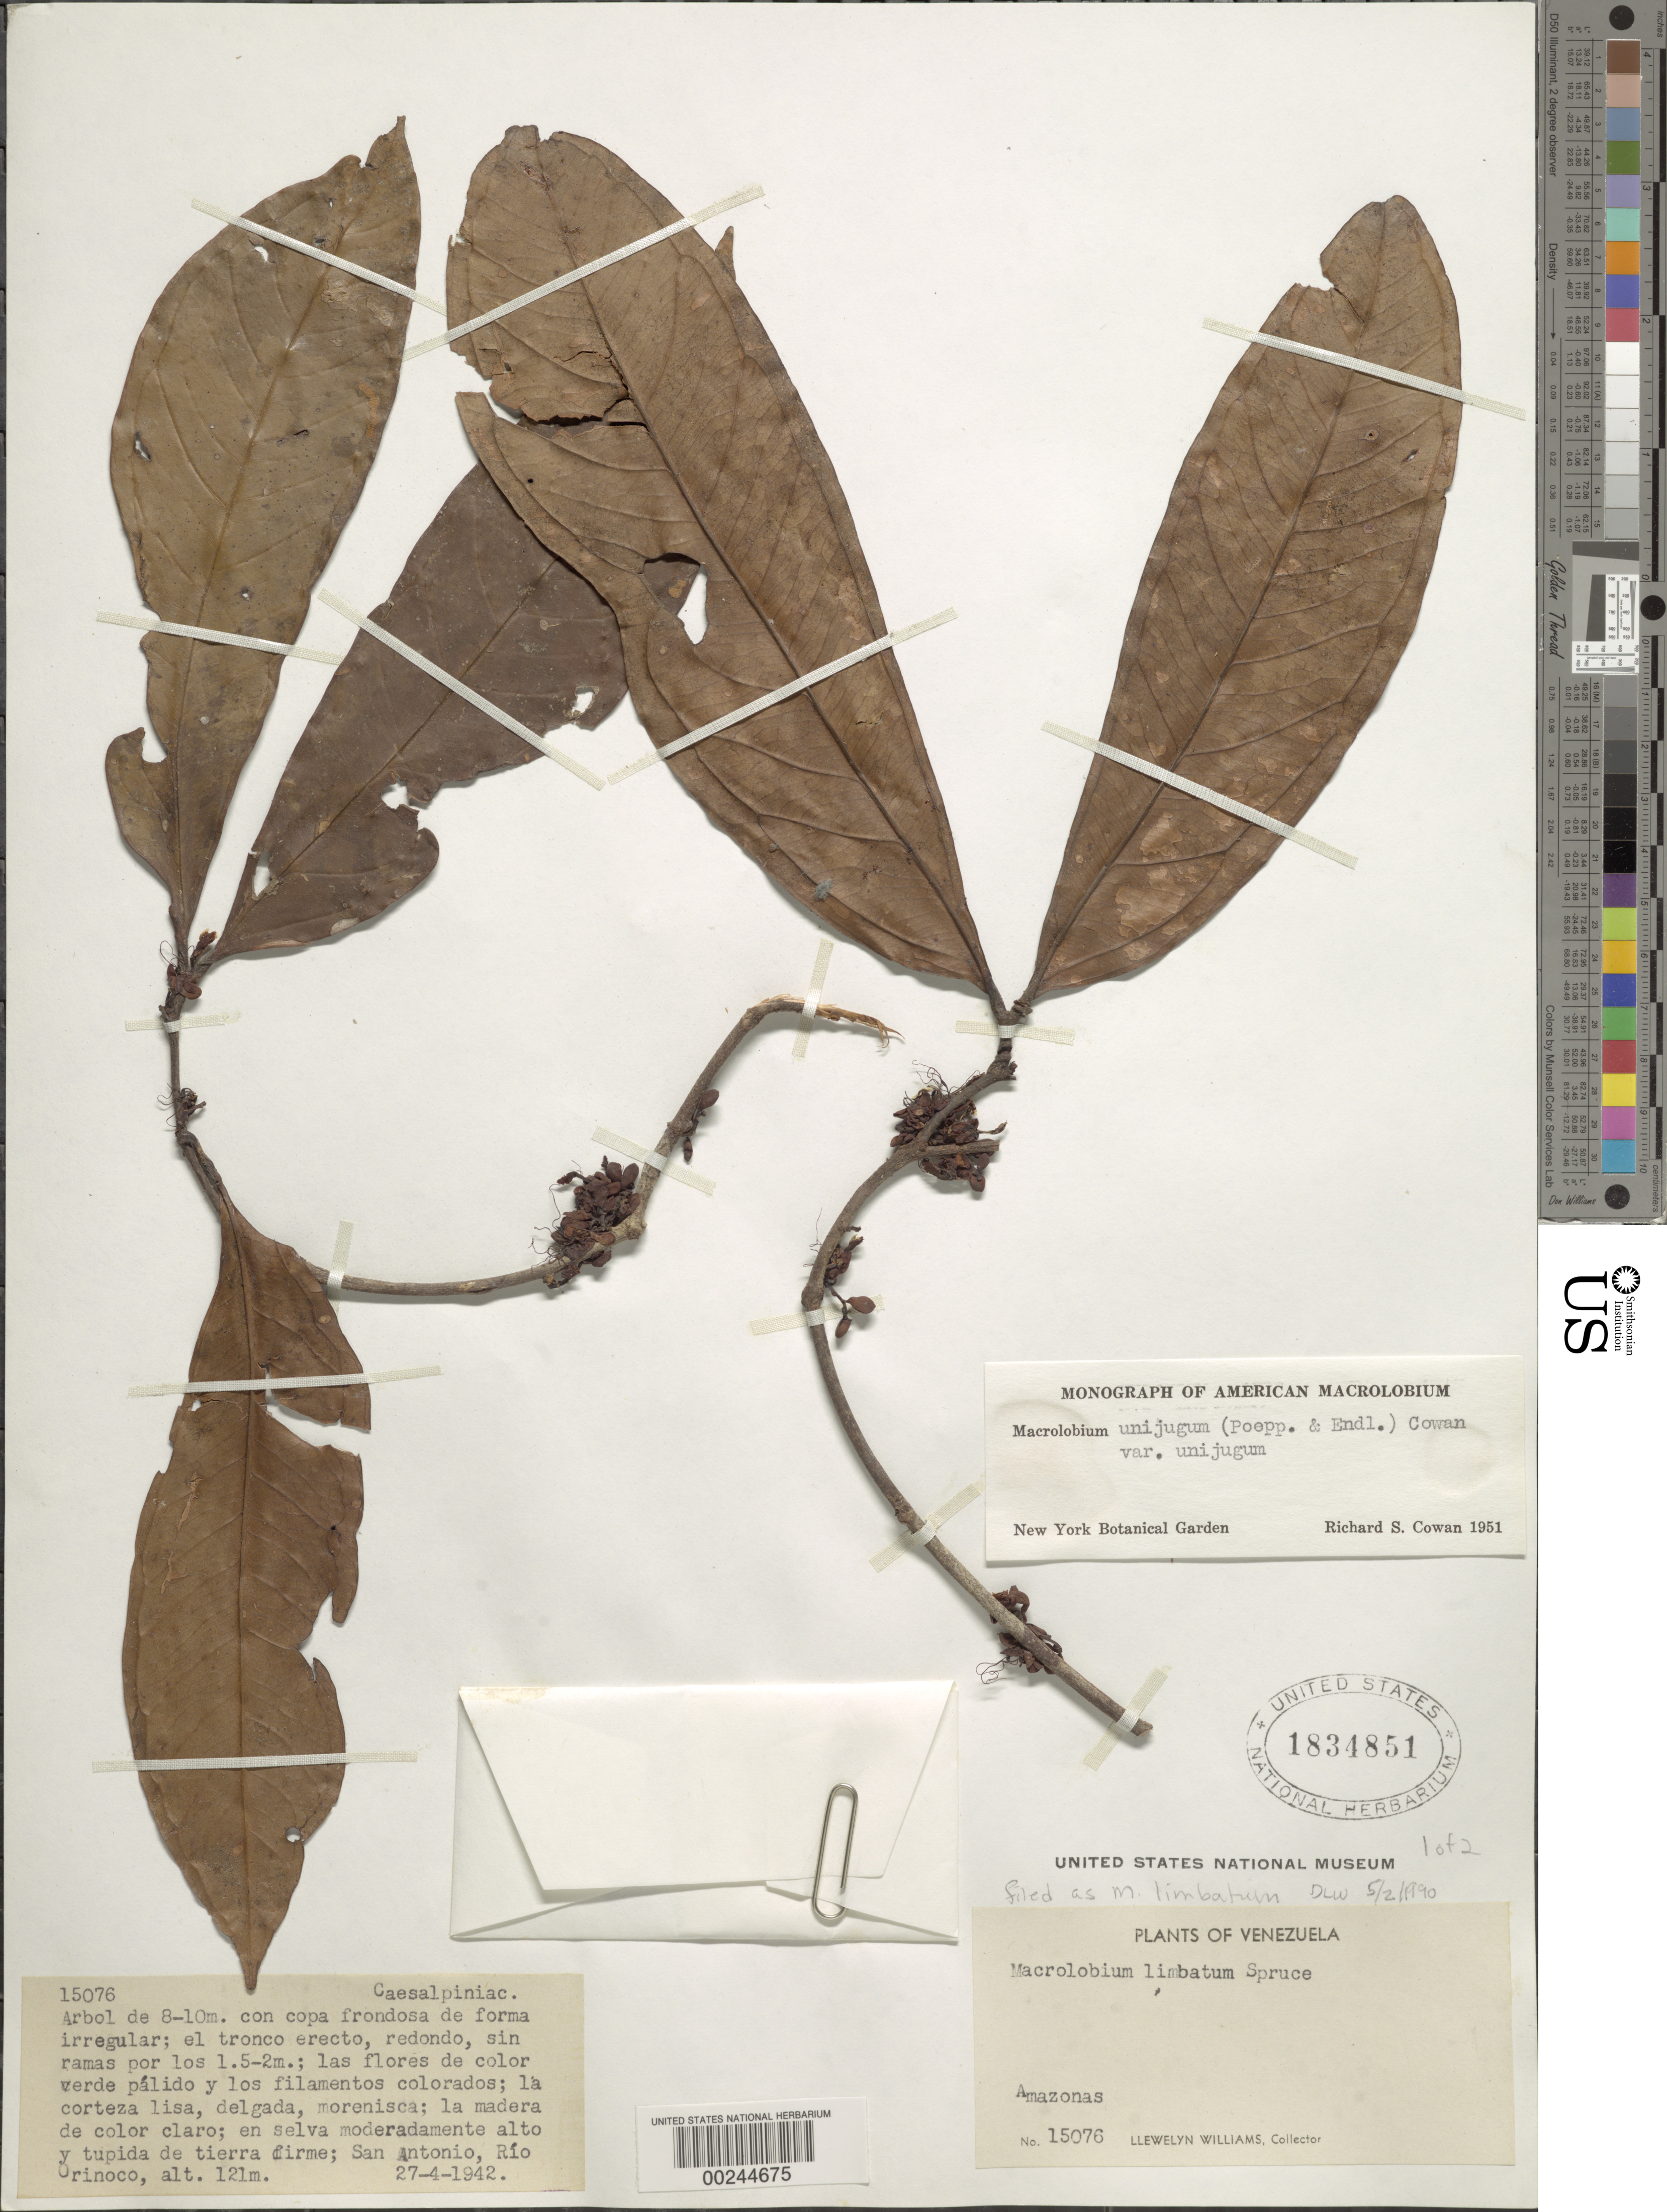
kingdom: Plantae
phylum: Tracheophyta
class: Magnoliopsida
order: Fabales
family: Fabaceae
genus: Macrolobium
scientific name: Macrolobium limbatum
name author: Spruce ex Benth.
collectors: Ll. Williams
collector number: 15076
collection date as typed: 27 Apr 1942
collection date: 1942-04-27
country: Venezuela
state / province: Amazonas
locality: San antonio, rio orinoco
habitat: Tall moderate woods and dense terra firme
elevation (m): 5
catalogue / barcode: US 1834851